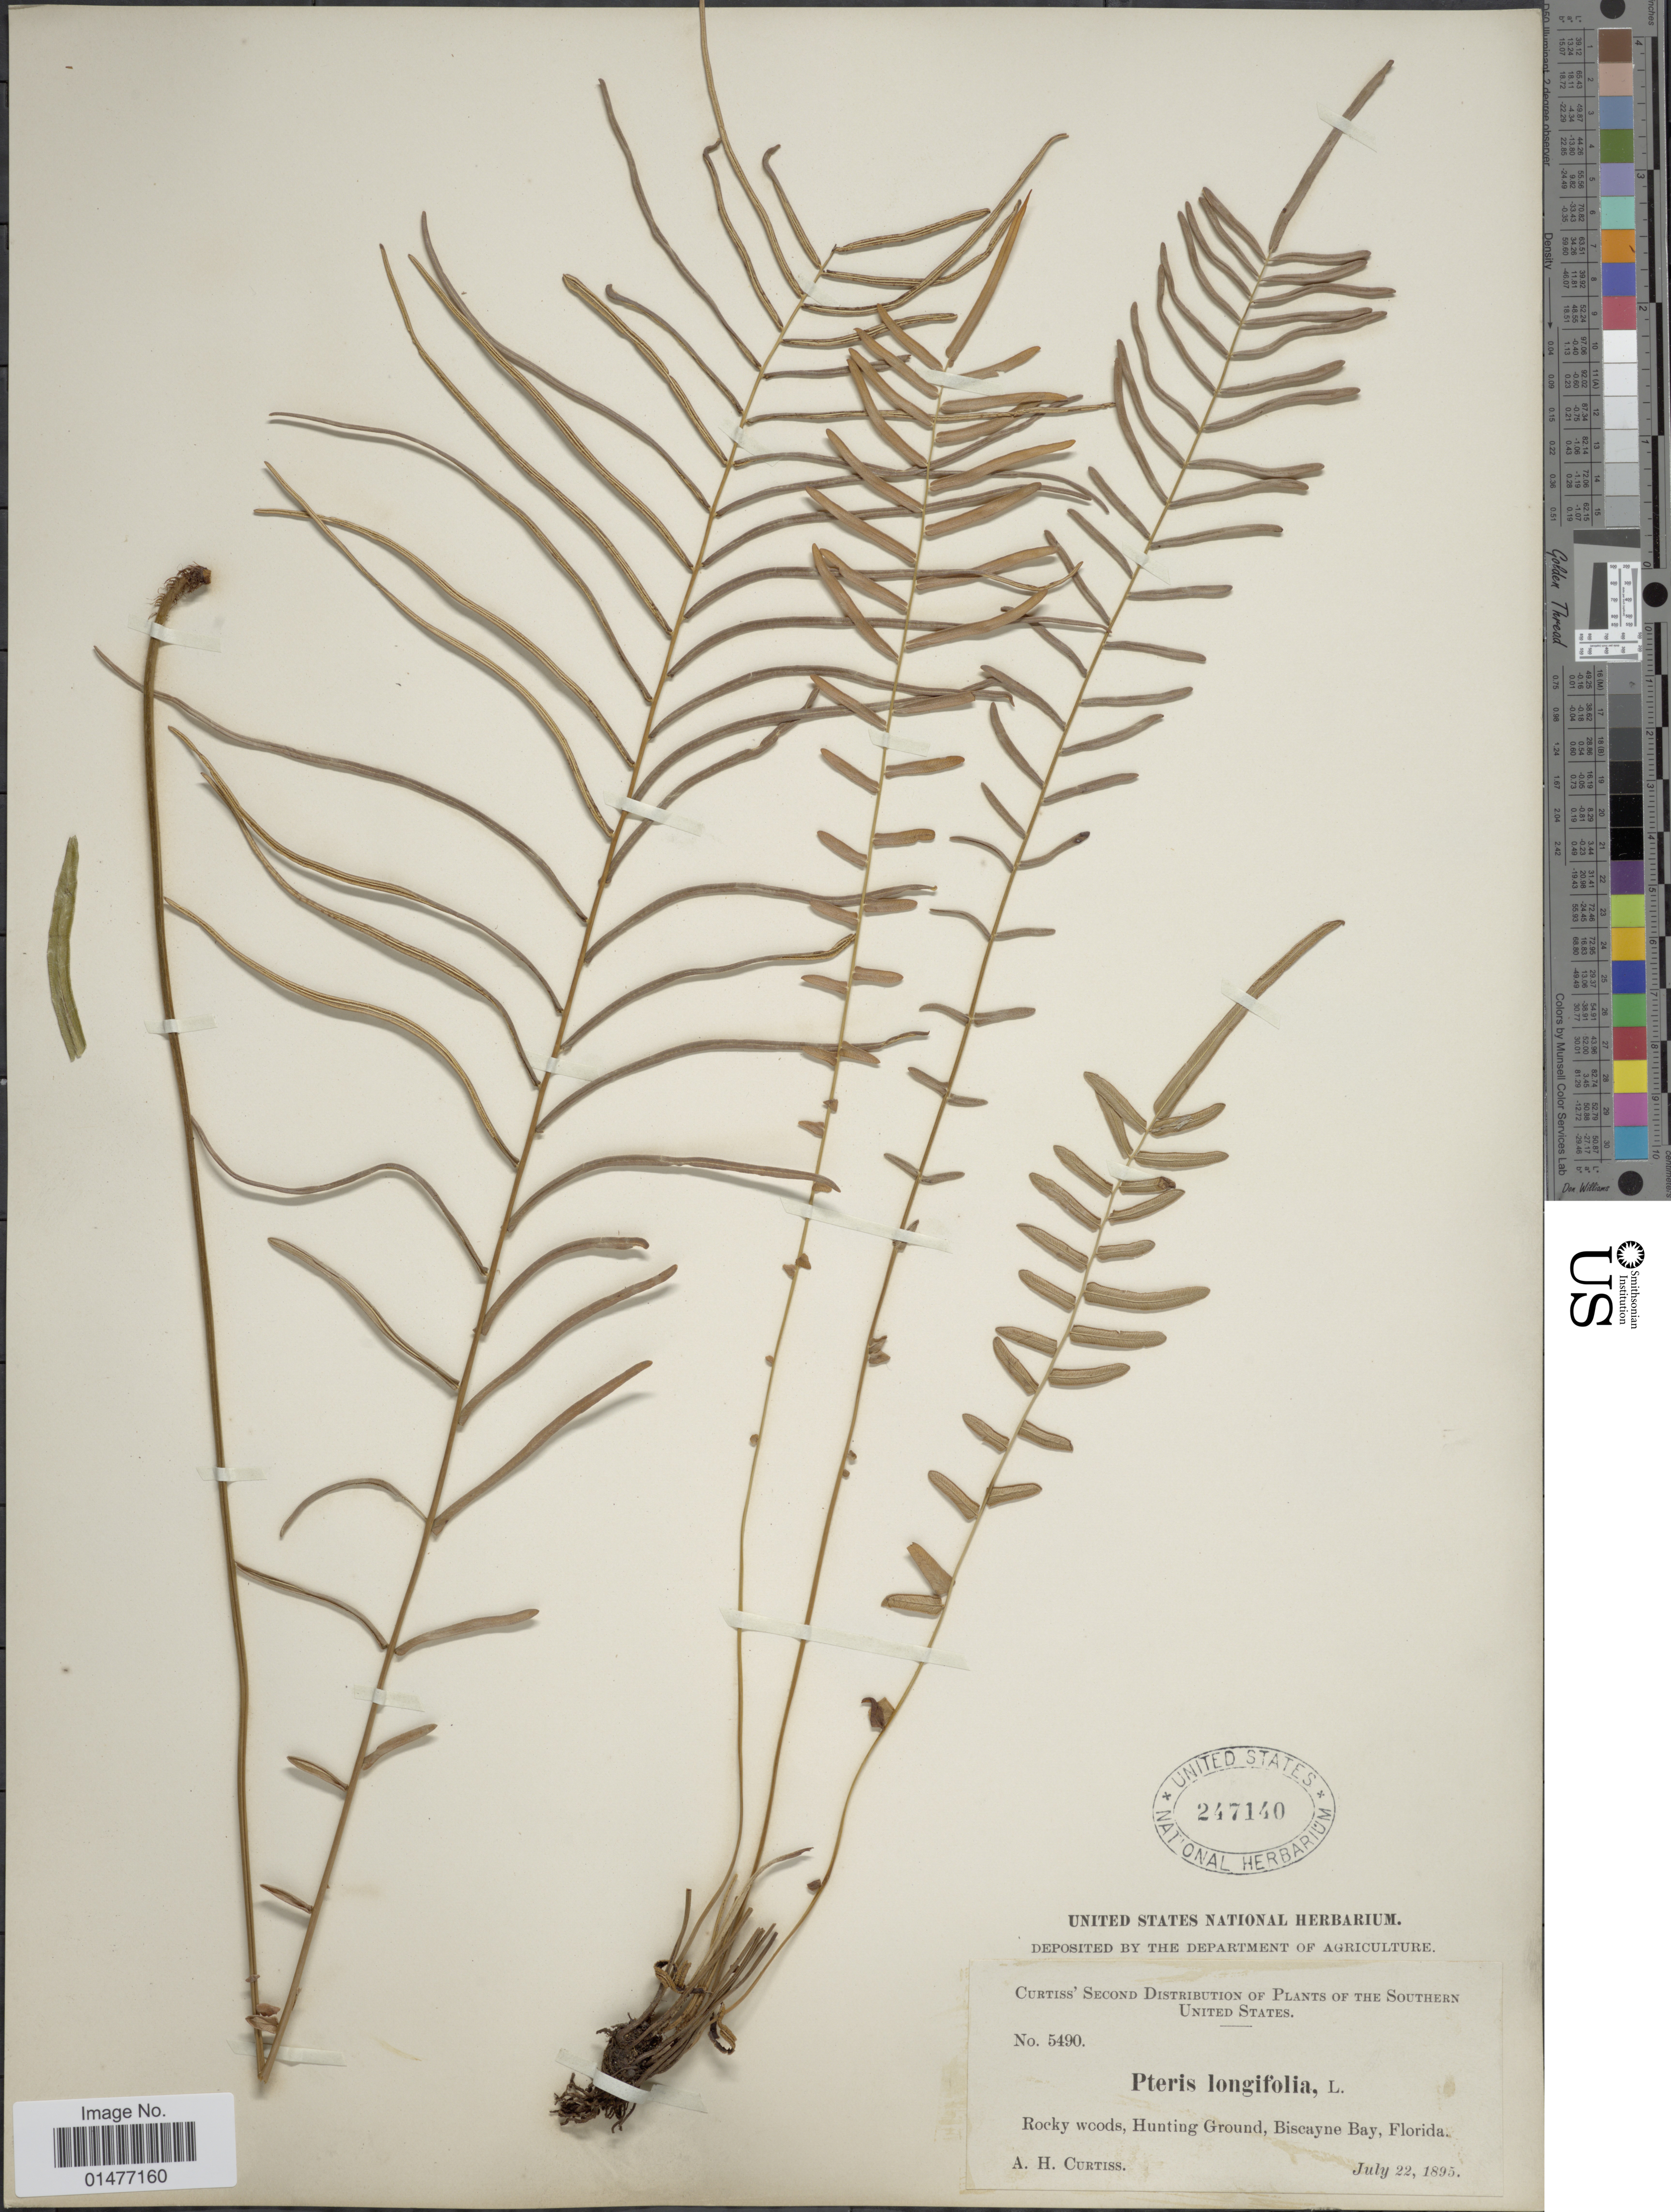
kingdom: Plantae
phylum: Tracheophyta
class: Polypodiopsida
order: Polypodiales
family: Pteridaceae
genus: Pteris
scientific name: Pteris bahamenis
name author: (J. Agardh) Fée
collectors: A. H. Curtiss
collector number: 5490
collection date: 1895-07-22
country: United States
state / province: Florida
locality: Rocky woods, Hunting Ground, Biscayne Bay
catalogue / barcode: US 247140